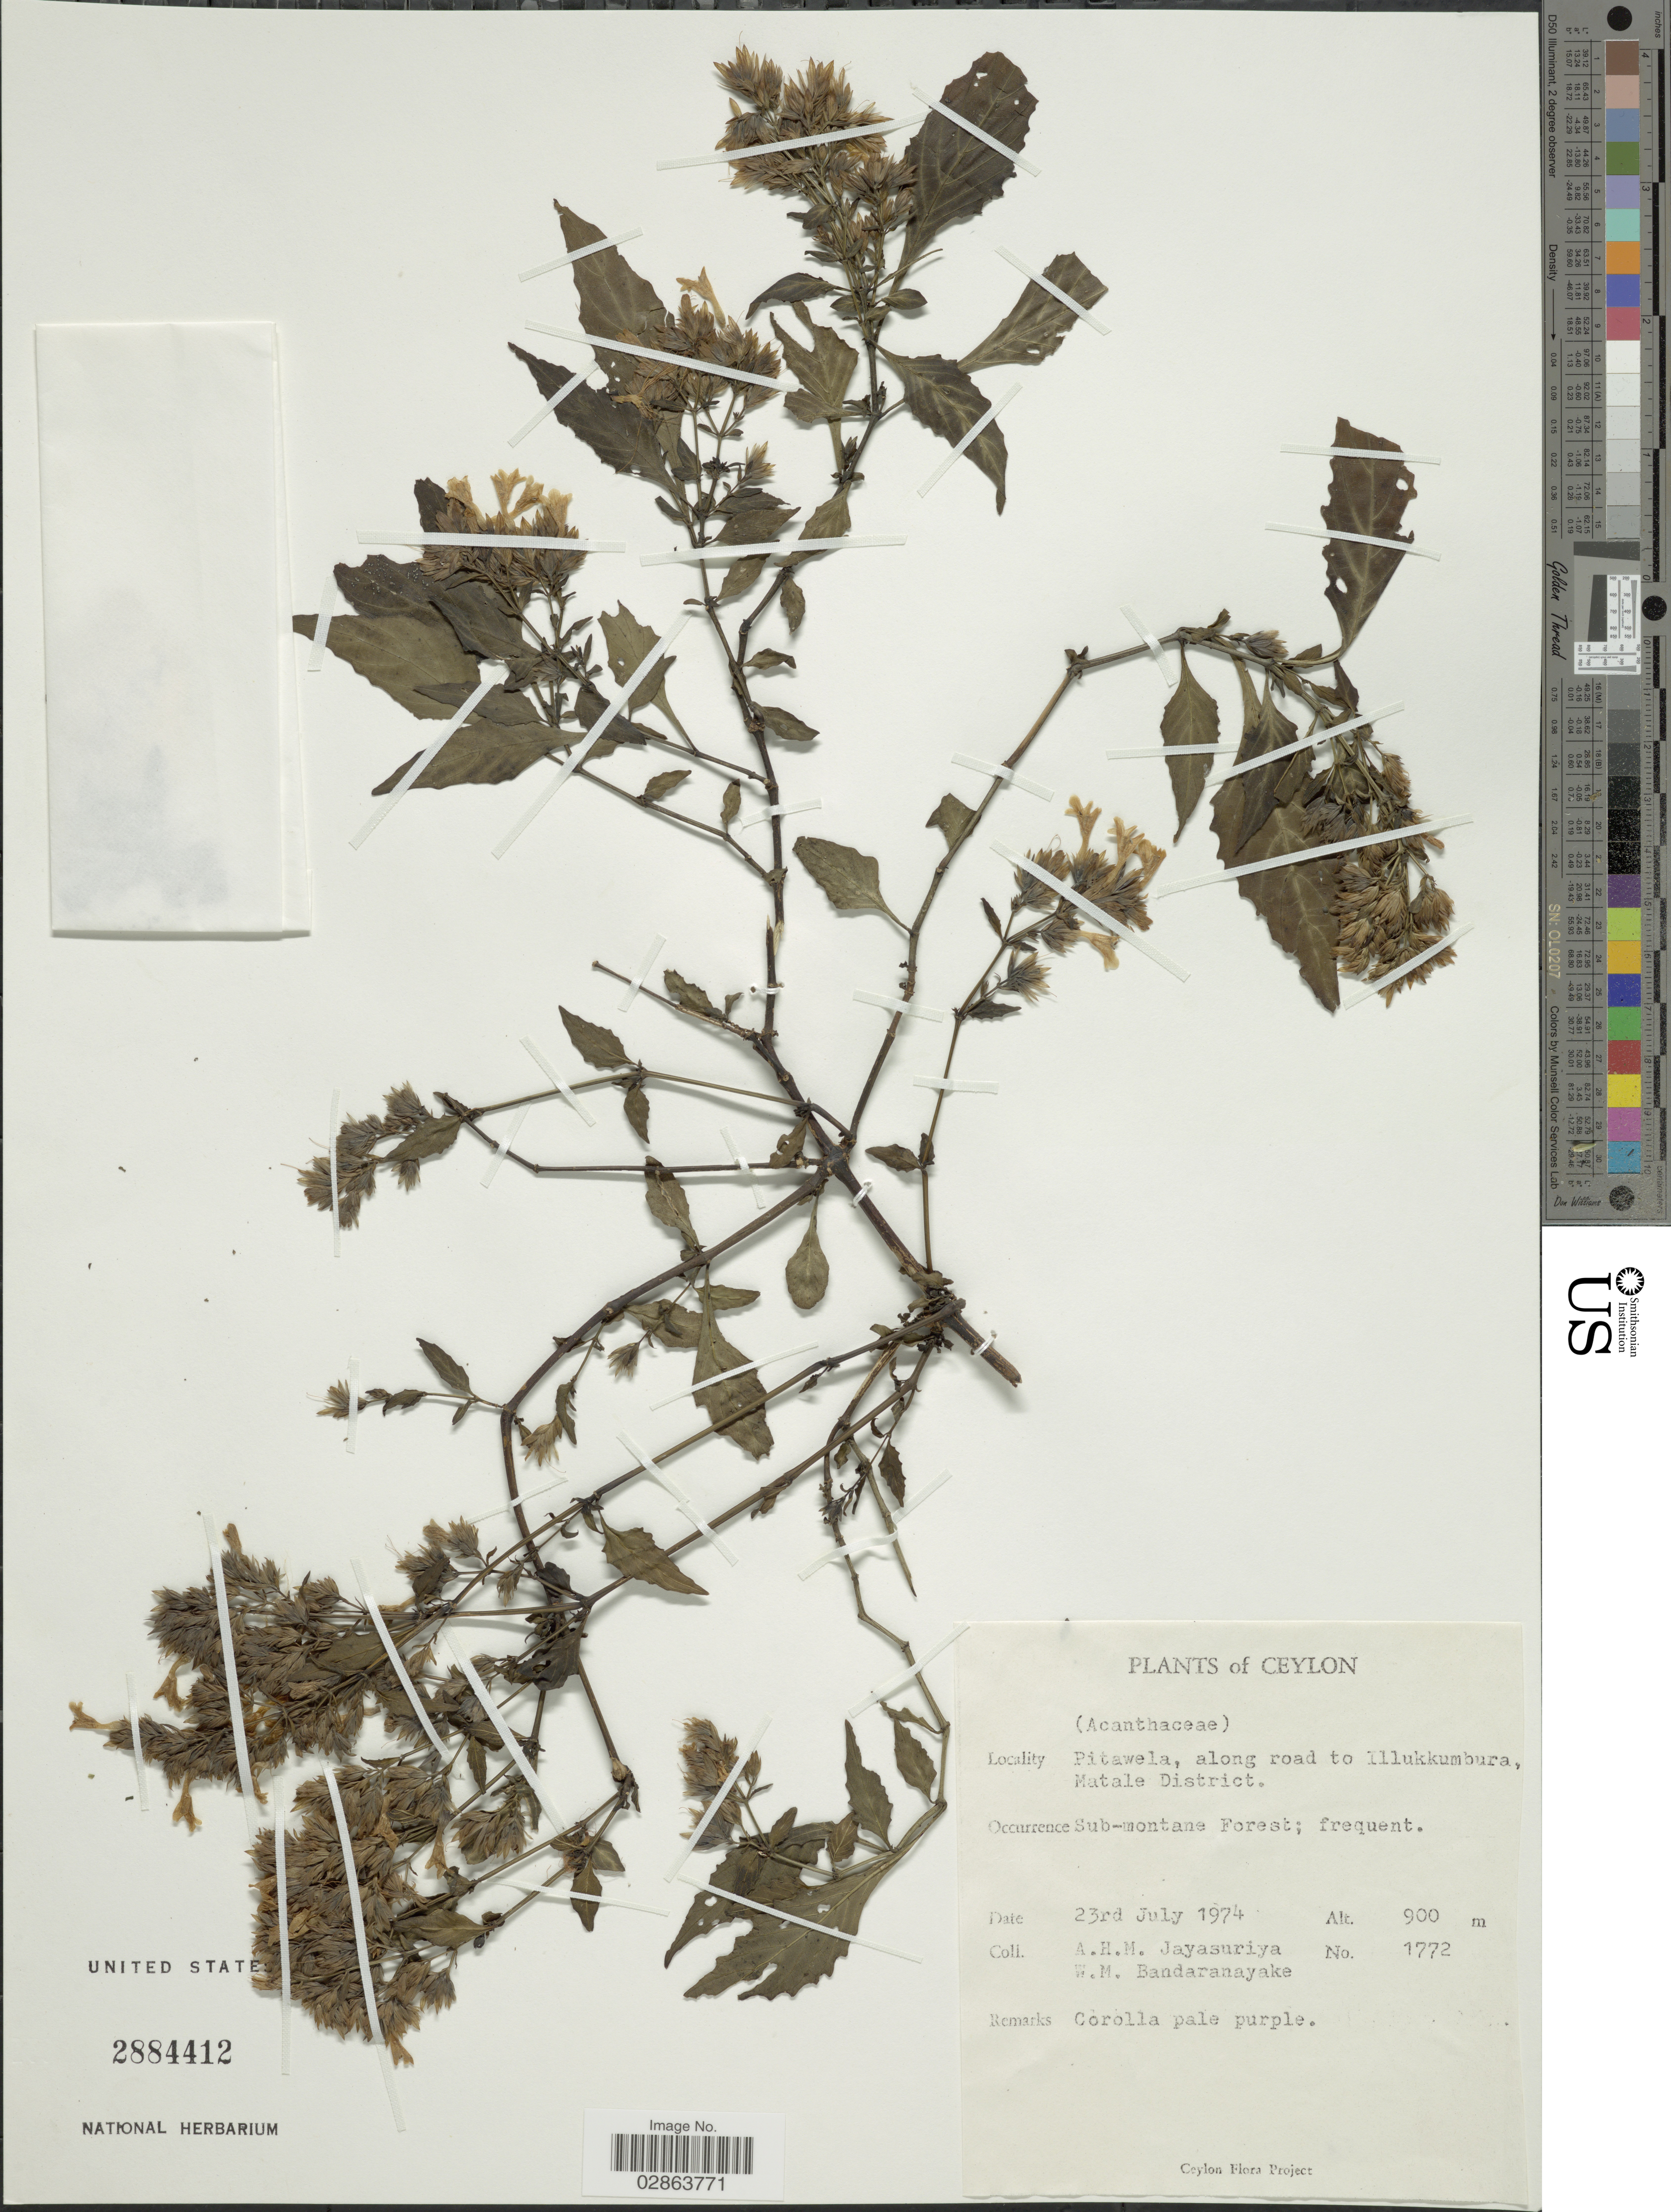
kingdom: Plantae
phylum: Tracheophyta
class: Magnoliopsida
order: Lamiales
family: Acanthaceae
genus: Lepidagathis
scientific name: Lepidagathis ceylanica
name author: Nees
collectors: A. Jayasuriya & W. Bandaranayake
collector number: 1772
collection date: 1974-07-23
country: Sri Lanka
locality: Ceylon, Pitawela, along road to Illukkumbura, Matale District.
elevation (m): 900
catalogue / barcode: US 2884412